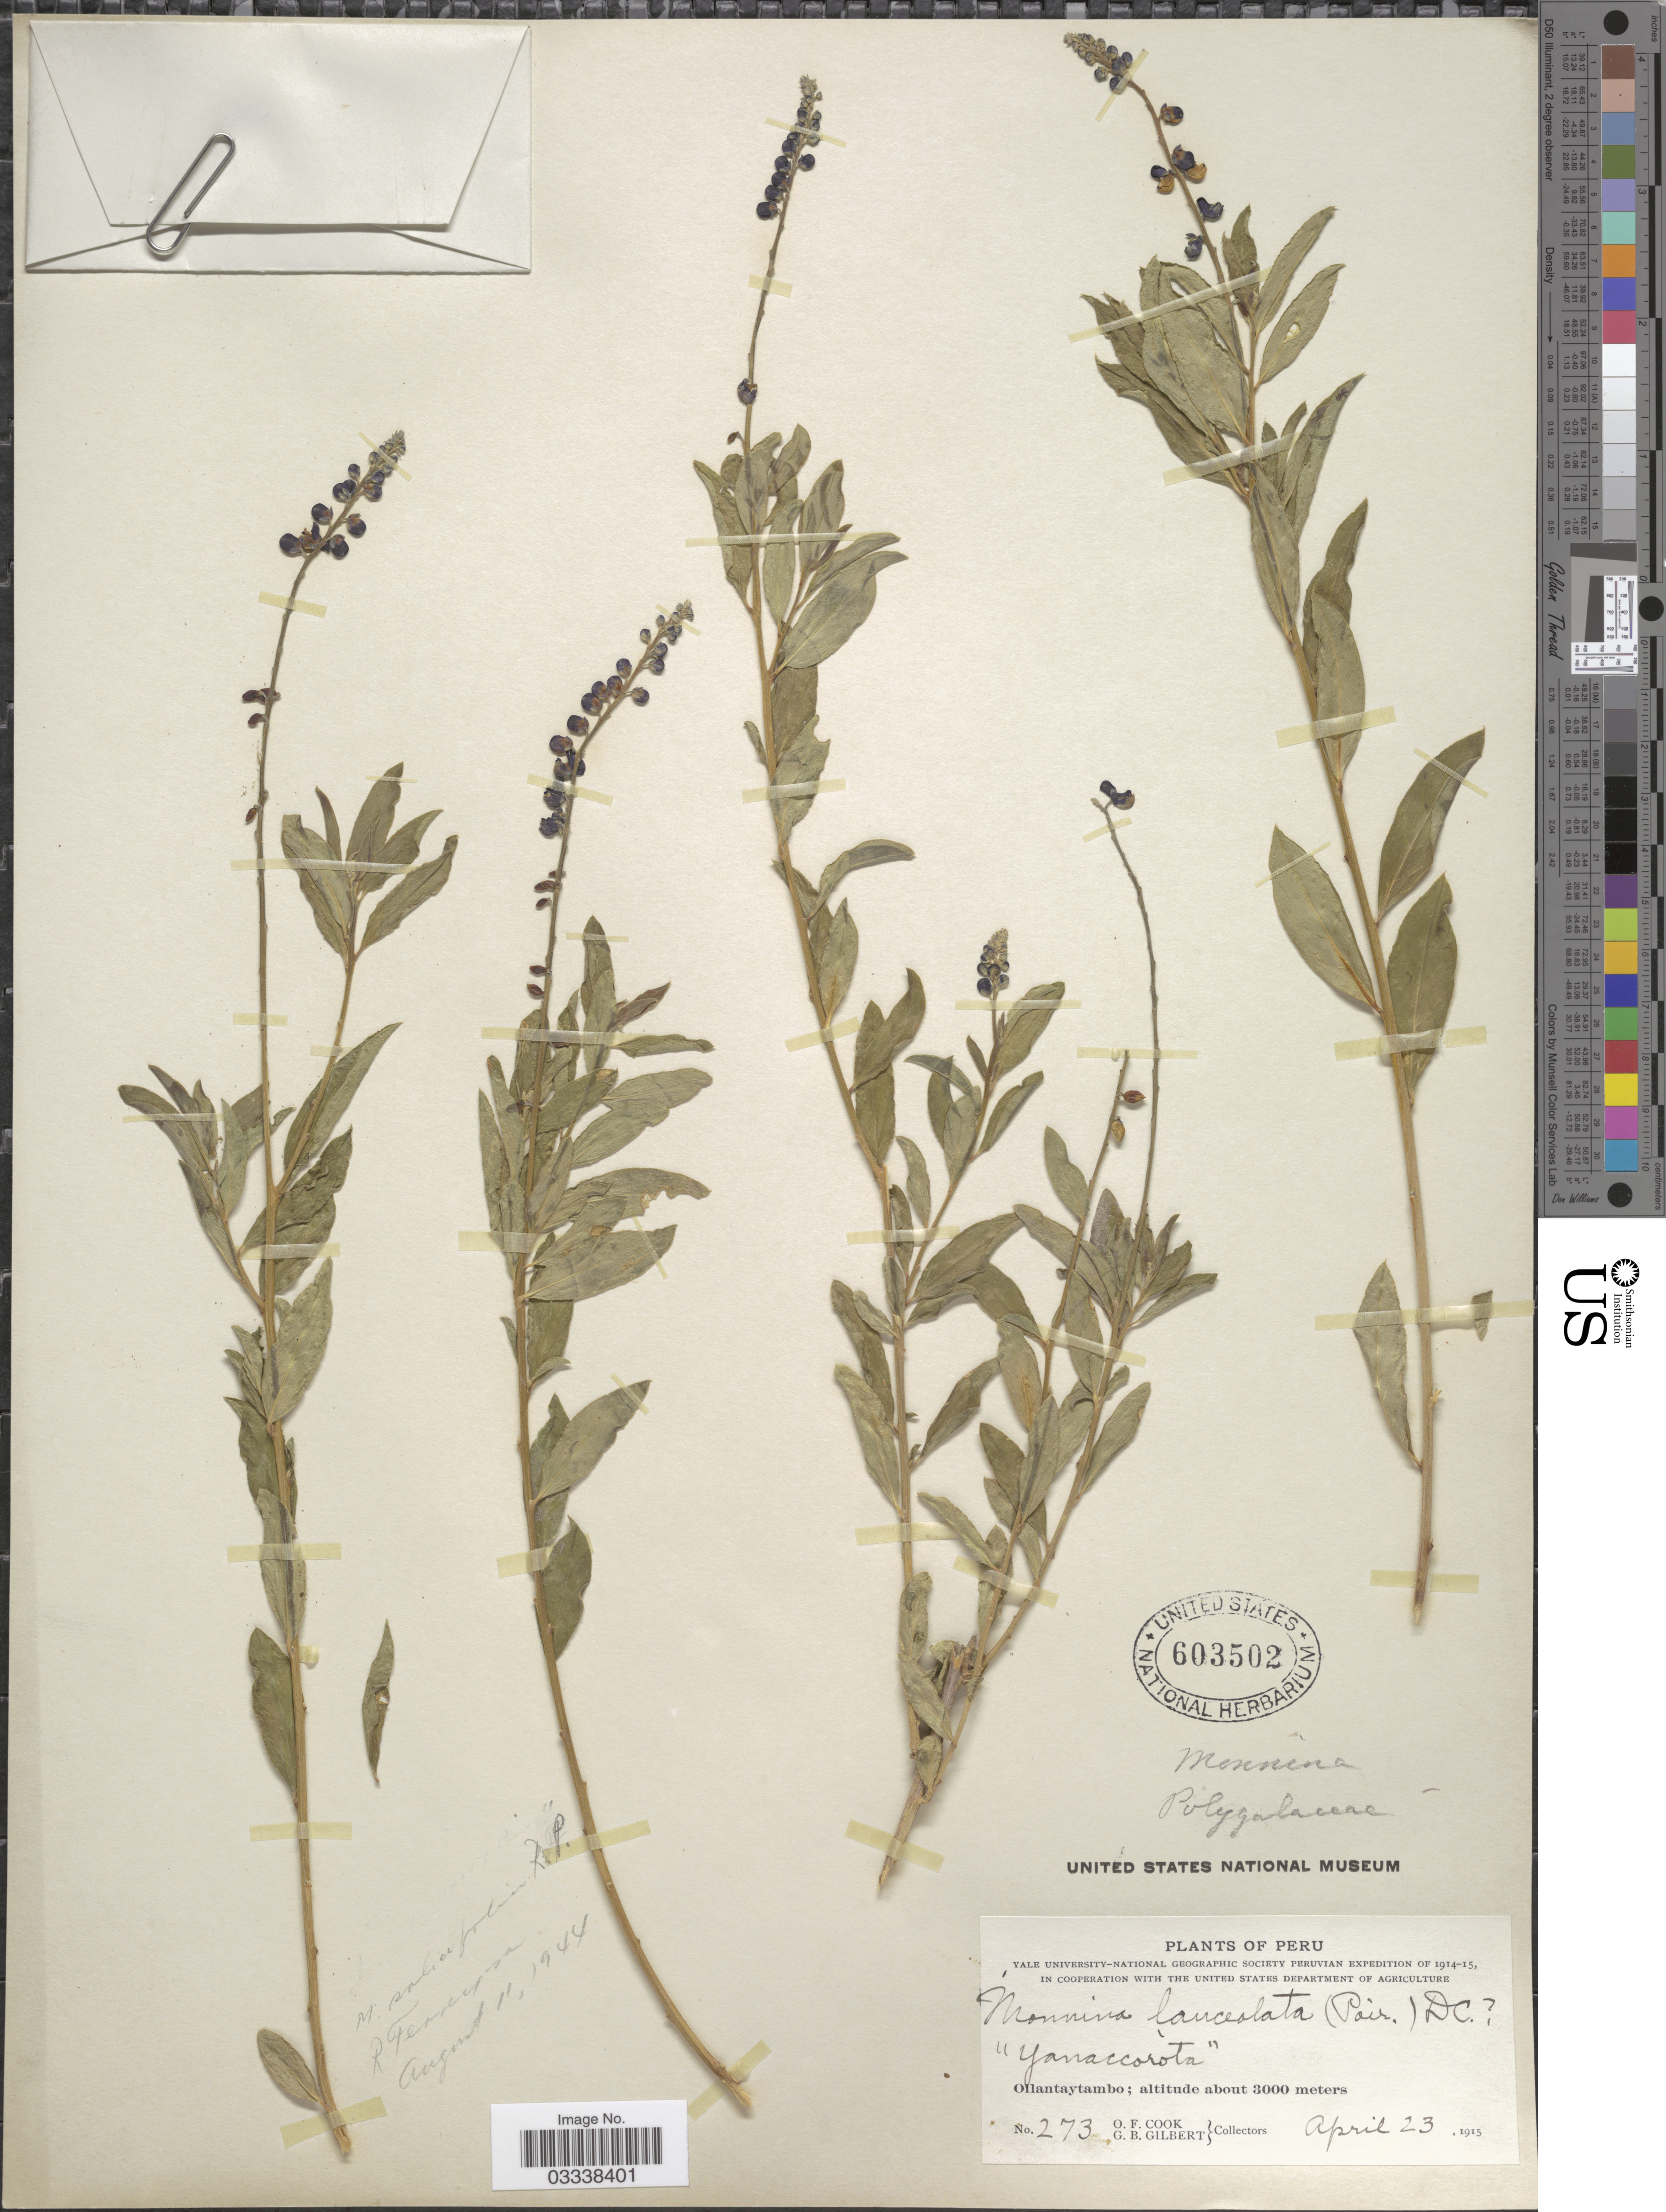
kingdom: Plantae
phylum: Tracheophyta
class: Magnoliopsida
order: Fabales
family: Polygalaceae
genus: Monnina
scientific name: Monnina salicifolia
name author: Ruiz & Pav.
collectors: O. F. Cook & G. B. Gilbert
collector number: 273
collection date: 1915-04-23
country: Peru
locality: Ollantaytambo.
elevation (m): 3000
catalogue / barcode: US 603502